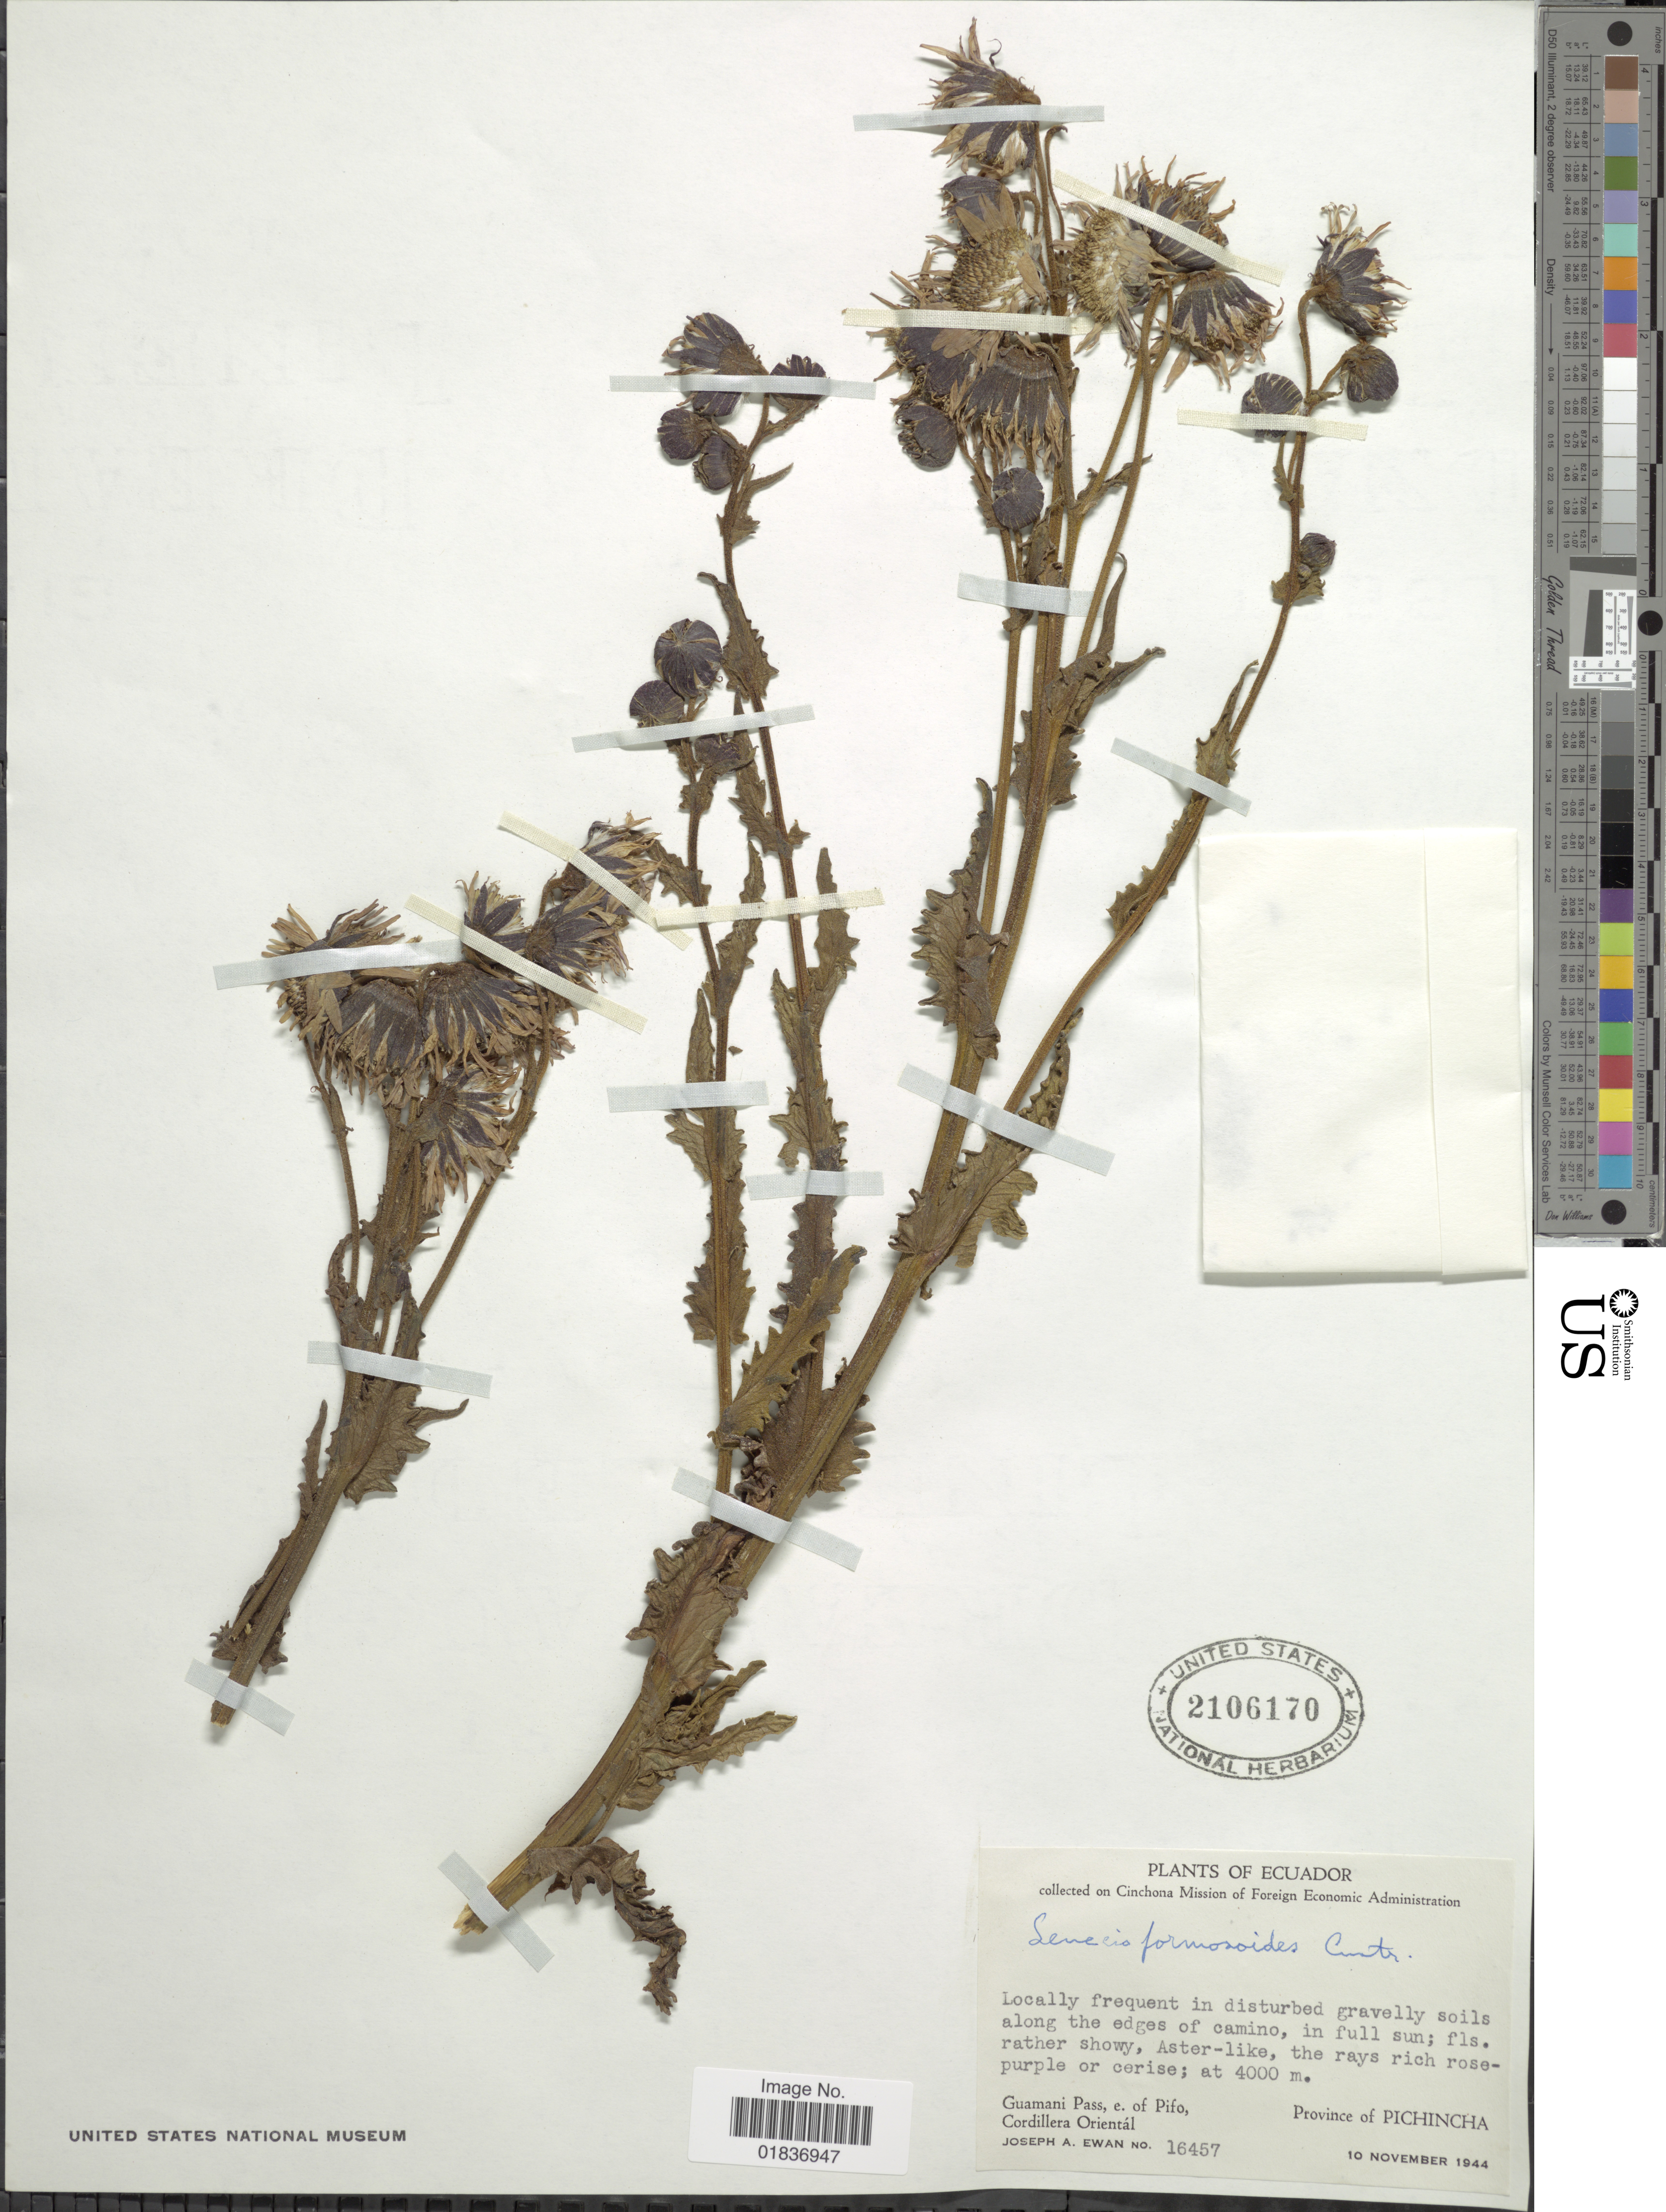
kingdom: Plantae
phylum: Tracheophyta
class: Magnoliopsida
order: Asterales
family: Asteraceae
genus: Senecio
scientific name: Senecio formosoides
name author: Cuatrec.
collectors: J. A. Ewan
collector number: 16457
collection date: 1944-11-10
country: Ecuador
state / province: Pichincha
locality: Guamani Pass, e. of Pifo, Cordillera Oriental. Province of Pichincha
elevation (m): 4000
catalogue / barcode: US 2106170